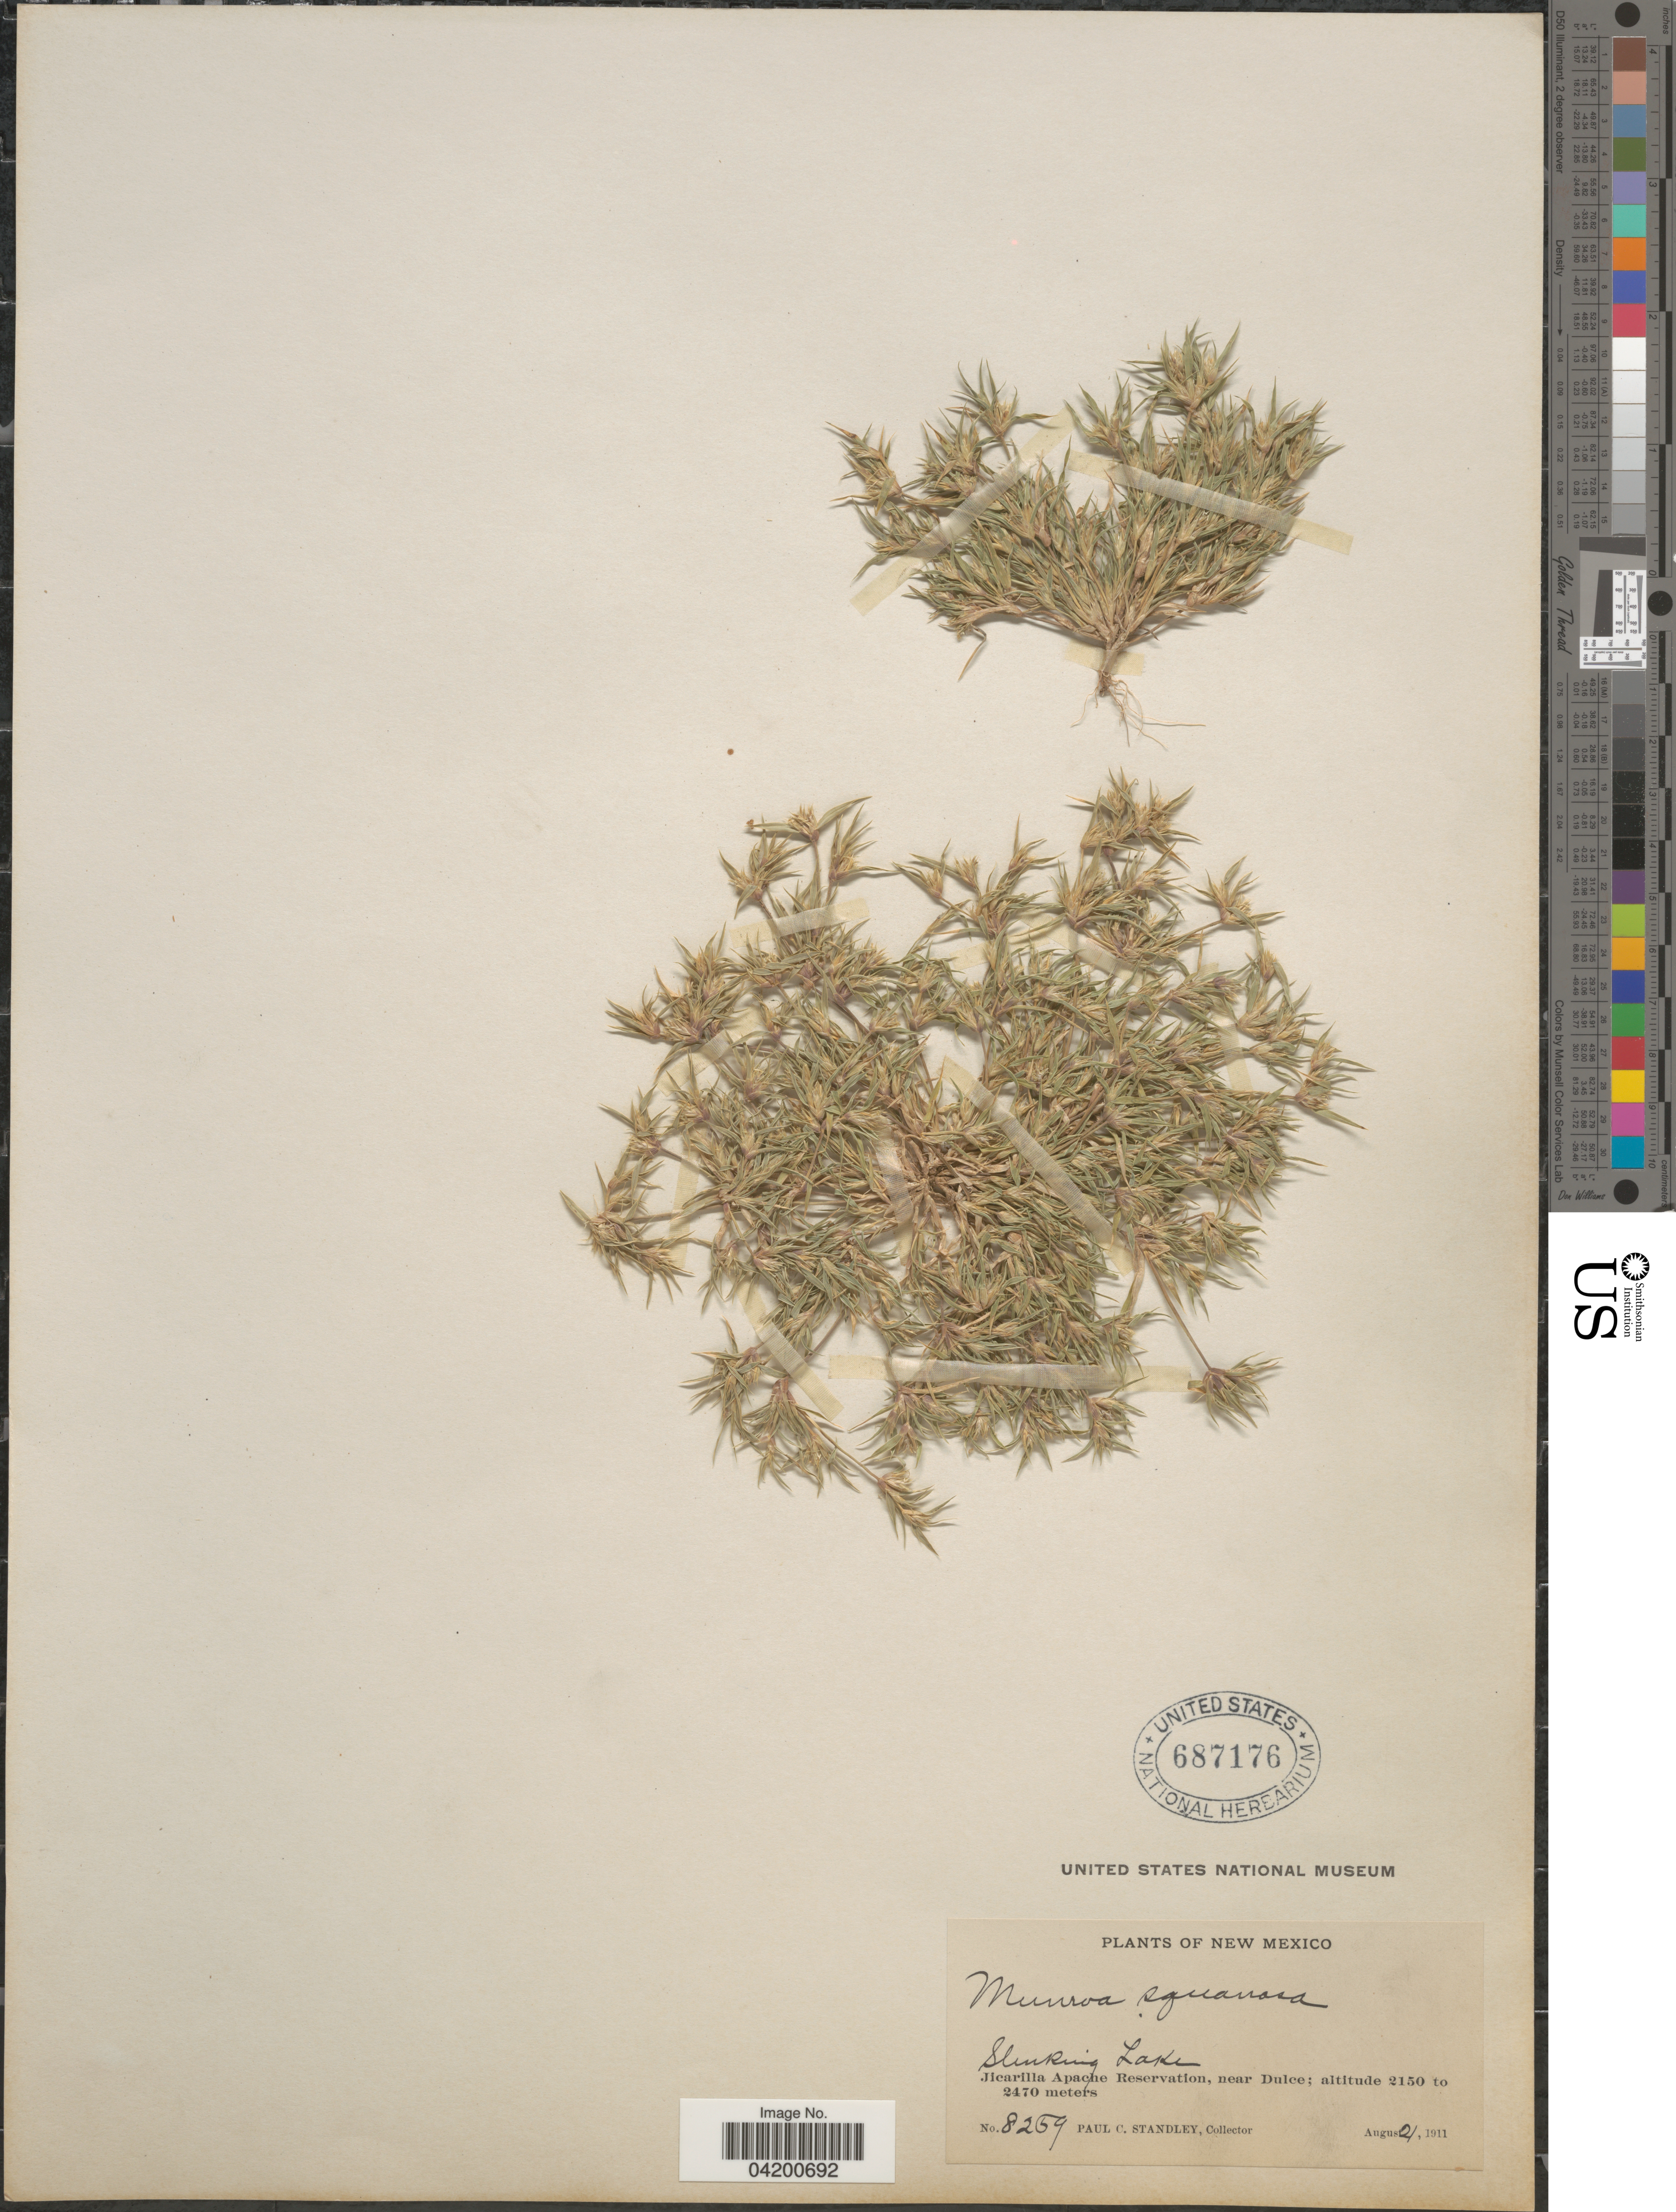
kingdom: Plantae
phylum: Tracheophyta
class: Liliopsida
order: Poales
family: Poaceae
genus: Munroa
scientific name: Munroa squarrosa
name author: (Nutt.) Torr.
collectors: P. C. Standley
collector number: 8259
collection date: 1911-08-21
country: United States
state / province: New Mexico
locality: Stinking Lake. Jicarilla Apache Reservation, near Dulce.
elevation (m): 2150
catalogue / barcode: US 687176